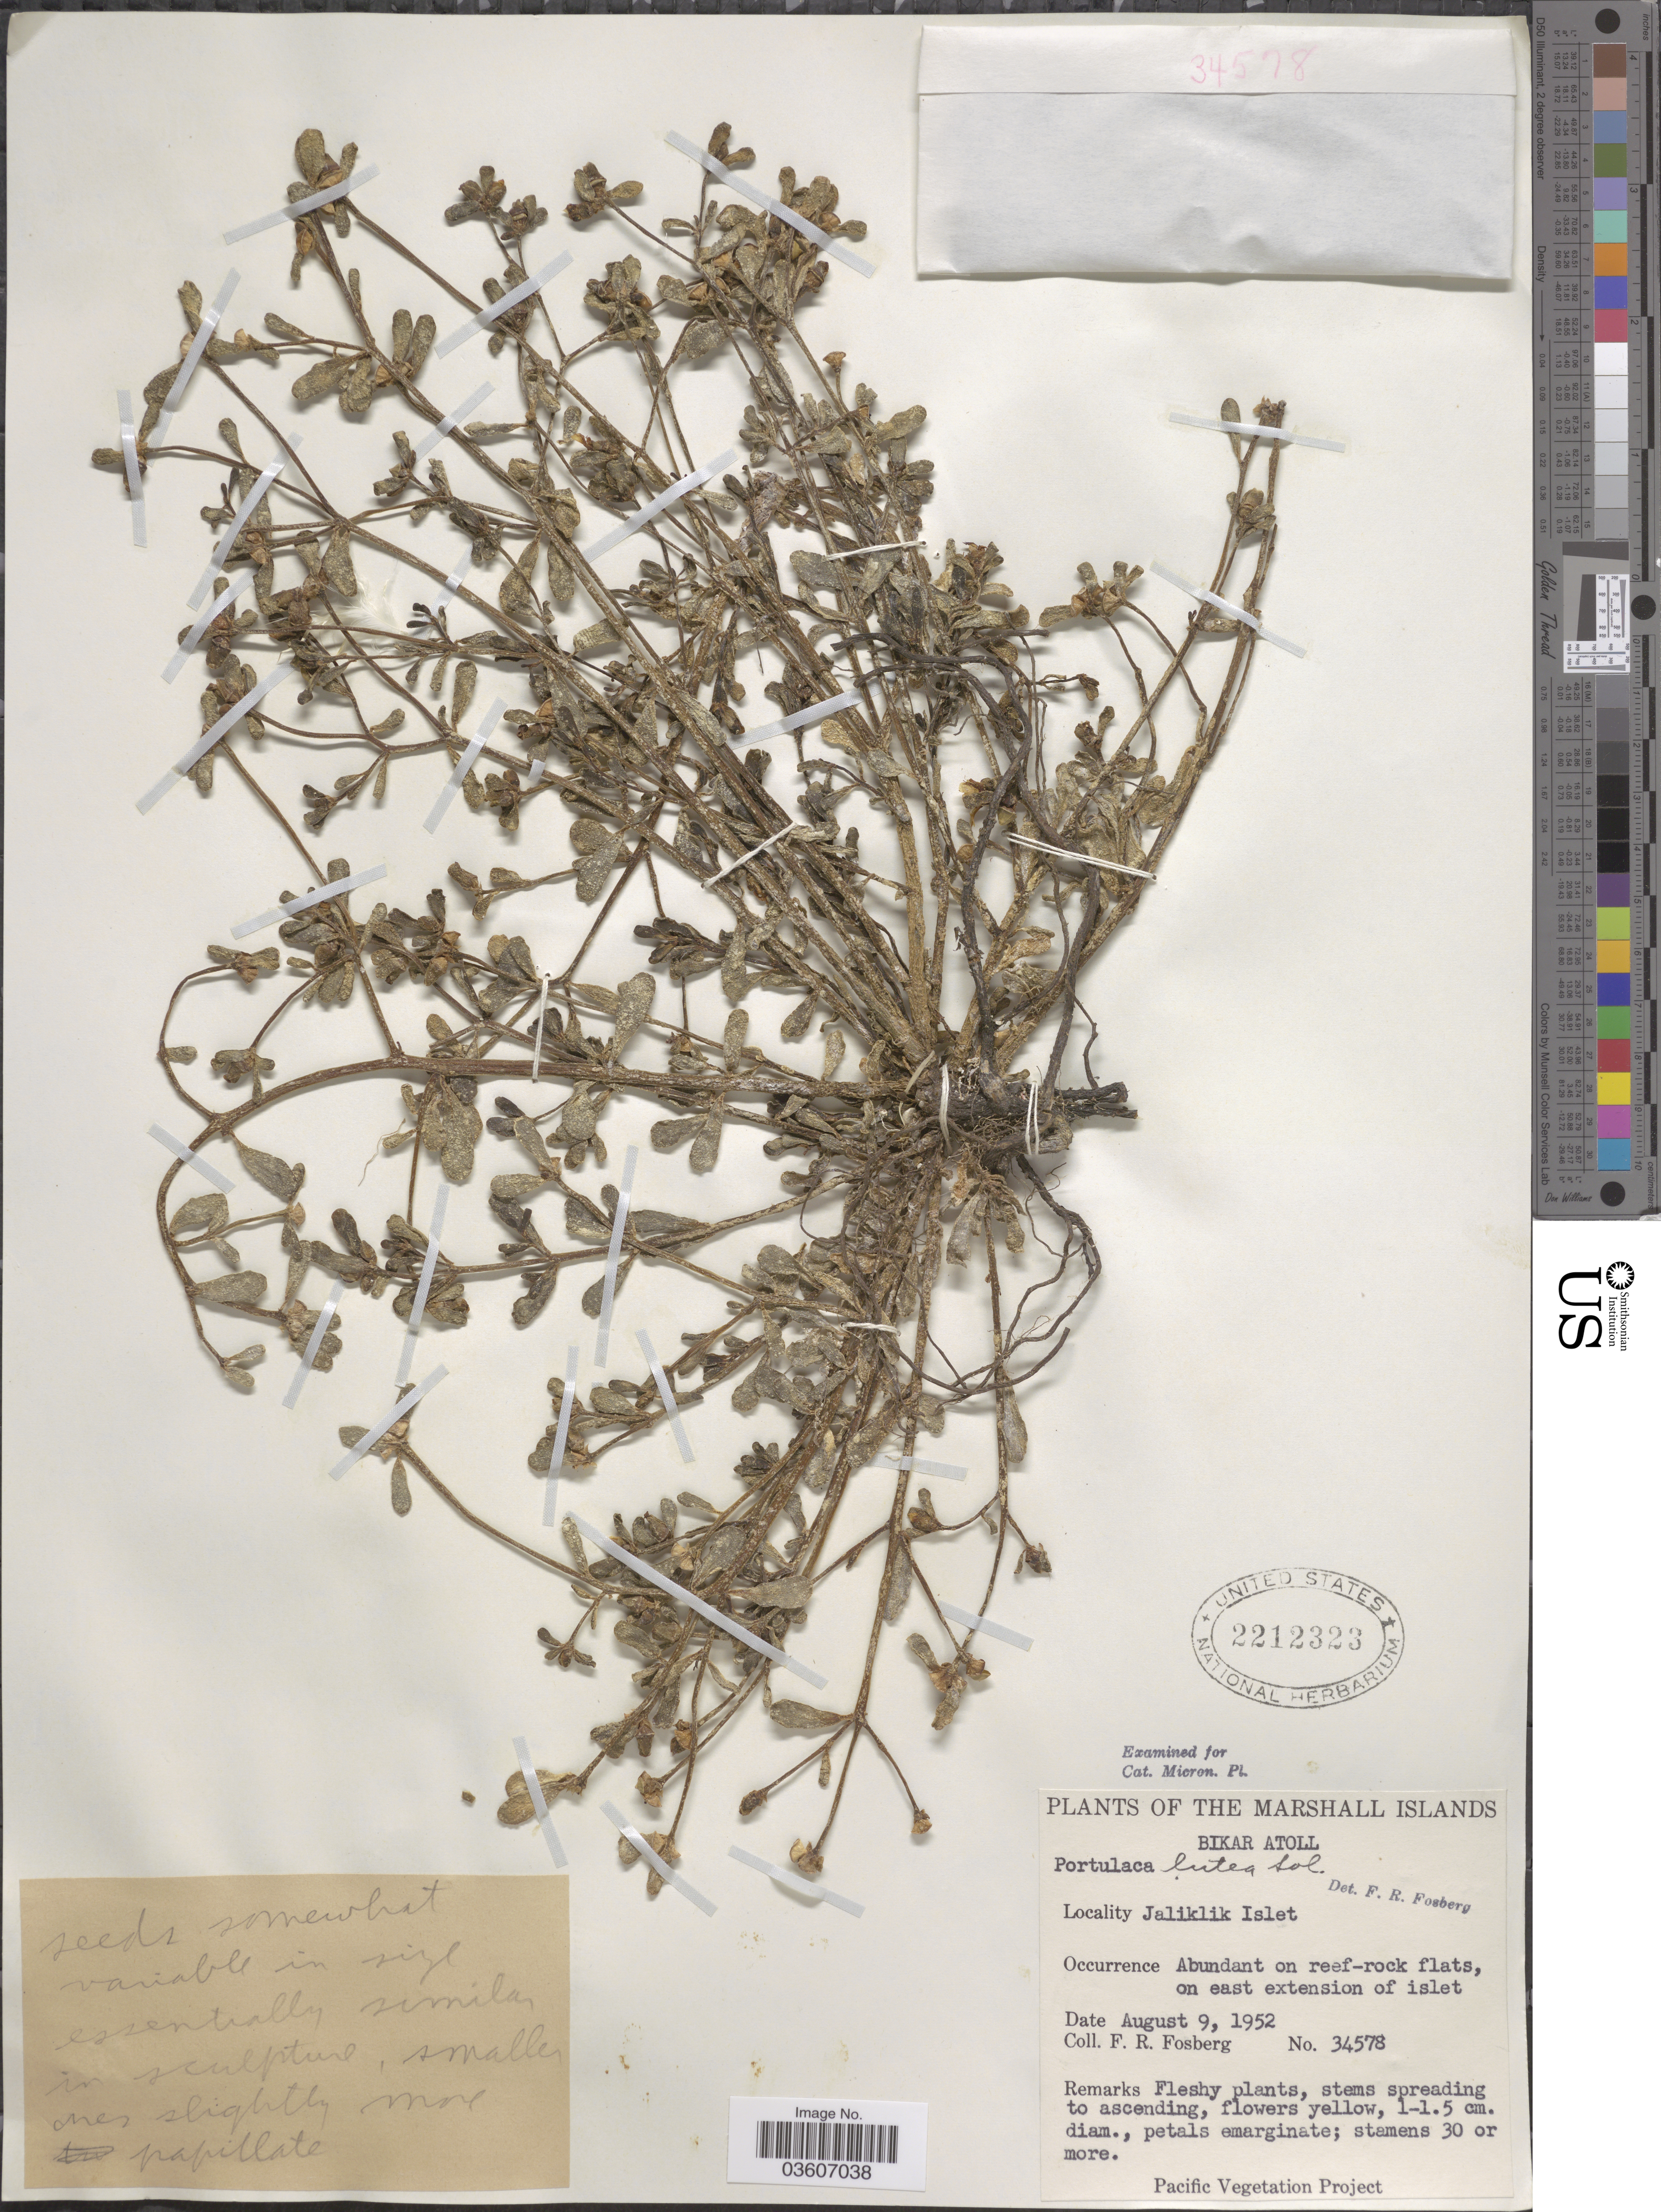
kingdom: Plantae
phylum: Tracheophyta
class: Magnoliopsida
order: Caryophyllales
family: Portulacaceae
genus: Portulaca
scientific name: Portulaca lutea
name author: Sol. ex G. Forst.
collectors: F. R. Fosberg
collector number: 34578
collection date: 1952-08-09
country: Marshall Islands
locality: Bikar Atoll. Jaliklik Islet. On east extension of islet.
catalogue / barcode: US 2212323